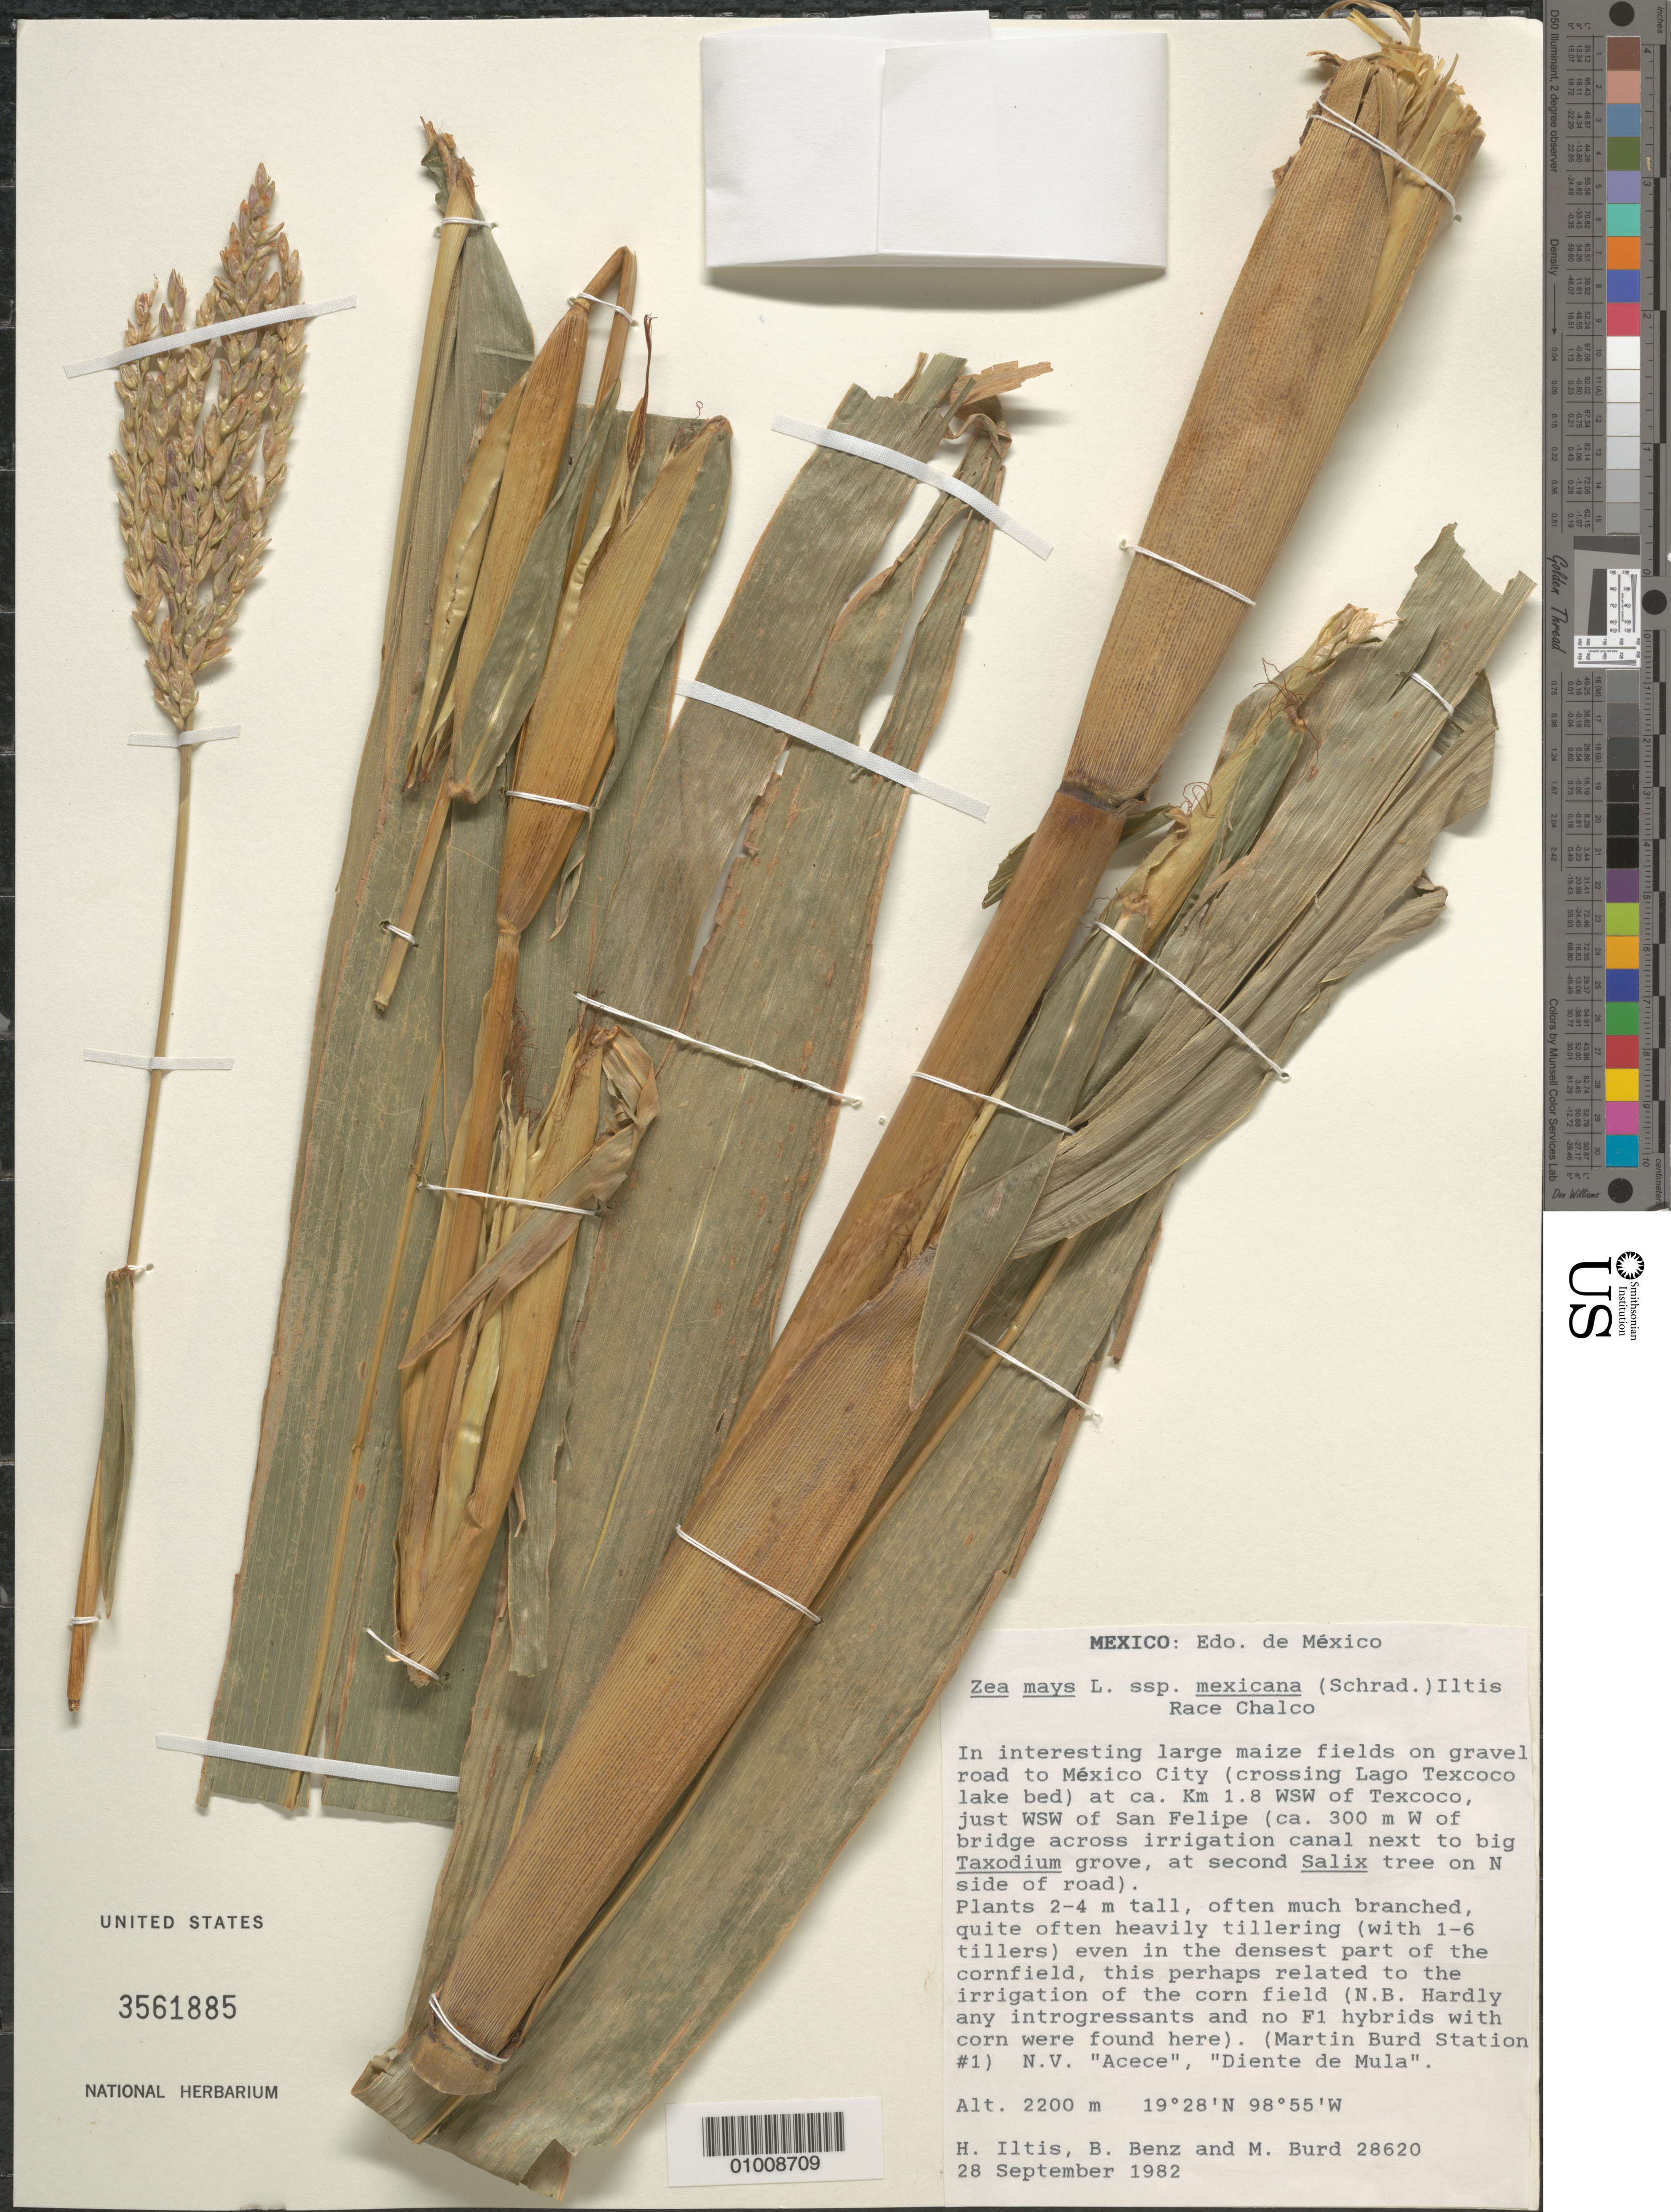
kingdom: Plantae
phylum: Tracheophyta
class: Liliopsida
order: Poales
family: Poaceae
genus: Zea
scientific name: Zea mays subsp. mexicana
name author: (Schrad.) Iltis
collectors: H. H. Iltis, B. Benz & M. Burd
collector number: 28620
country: Mexico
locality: Gravel road to Mexico City, crossing Lago Texcoco lake bed, WSW of Texcoco, WSW of San Felipe.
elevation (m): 2200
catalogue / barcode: US 3561885